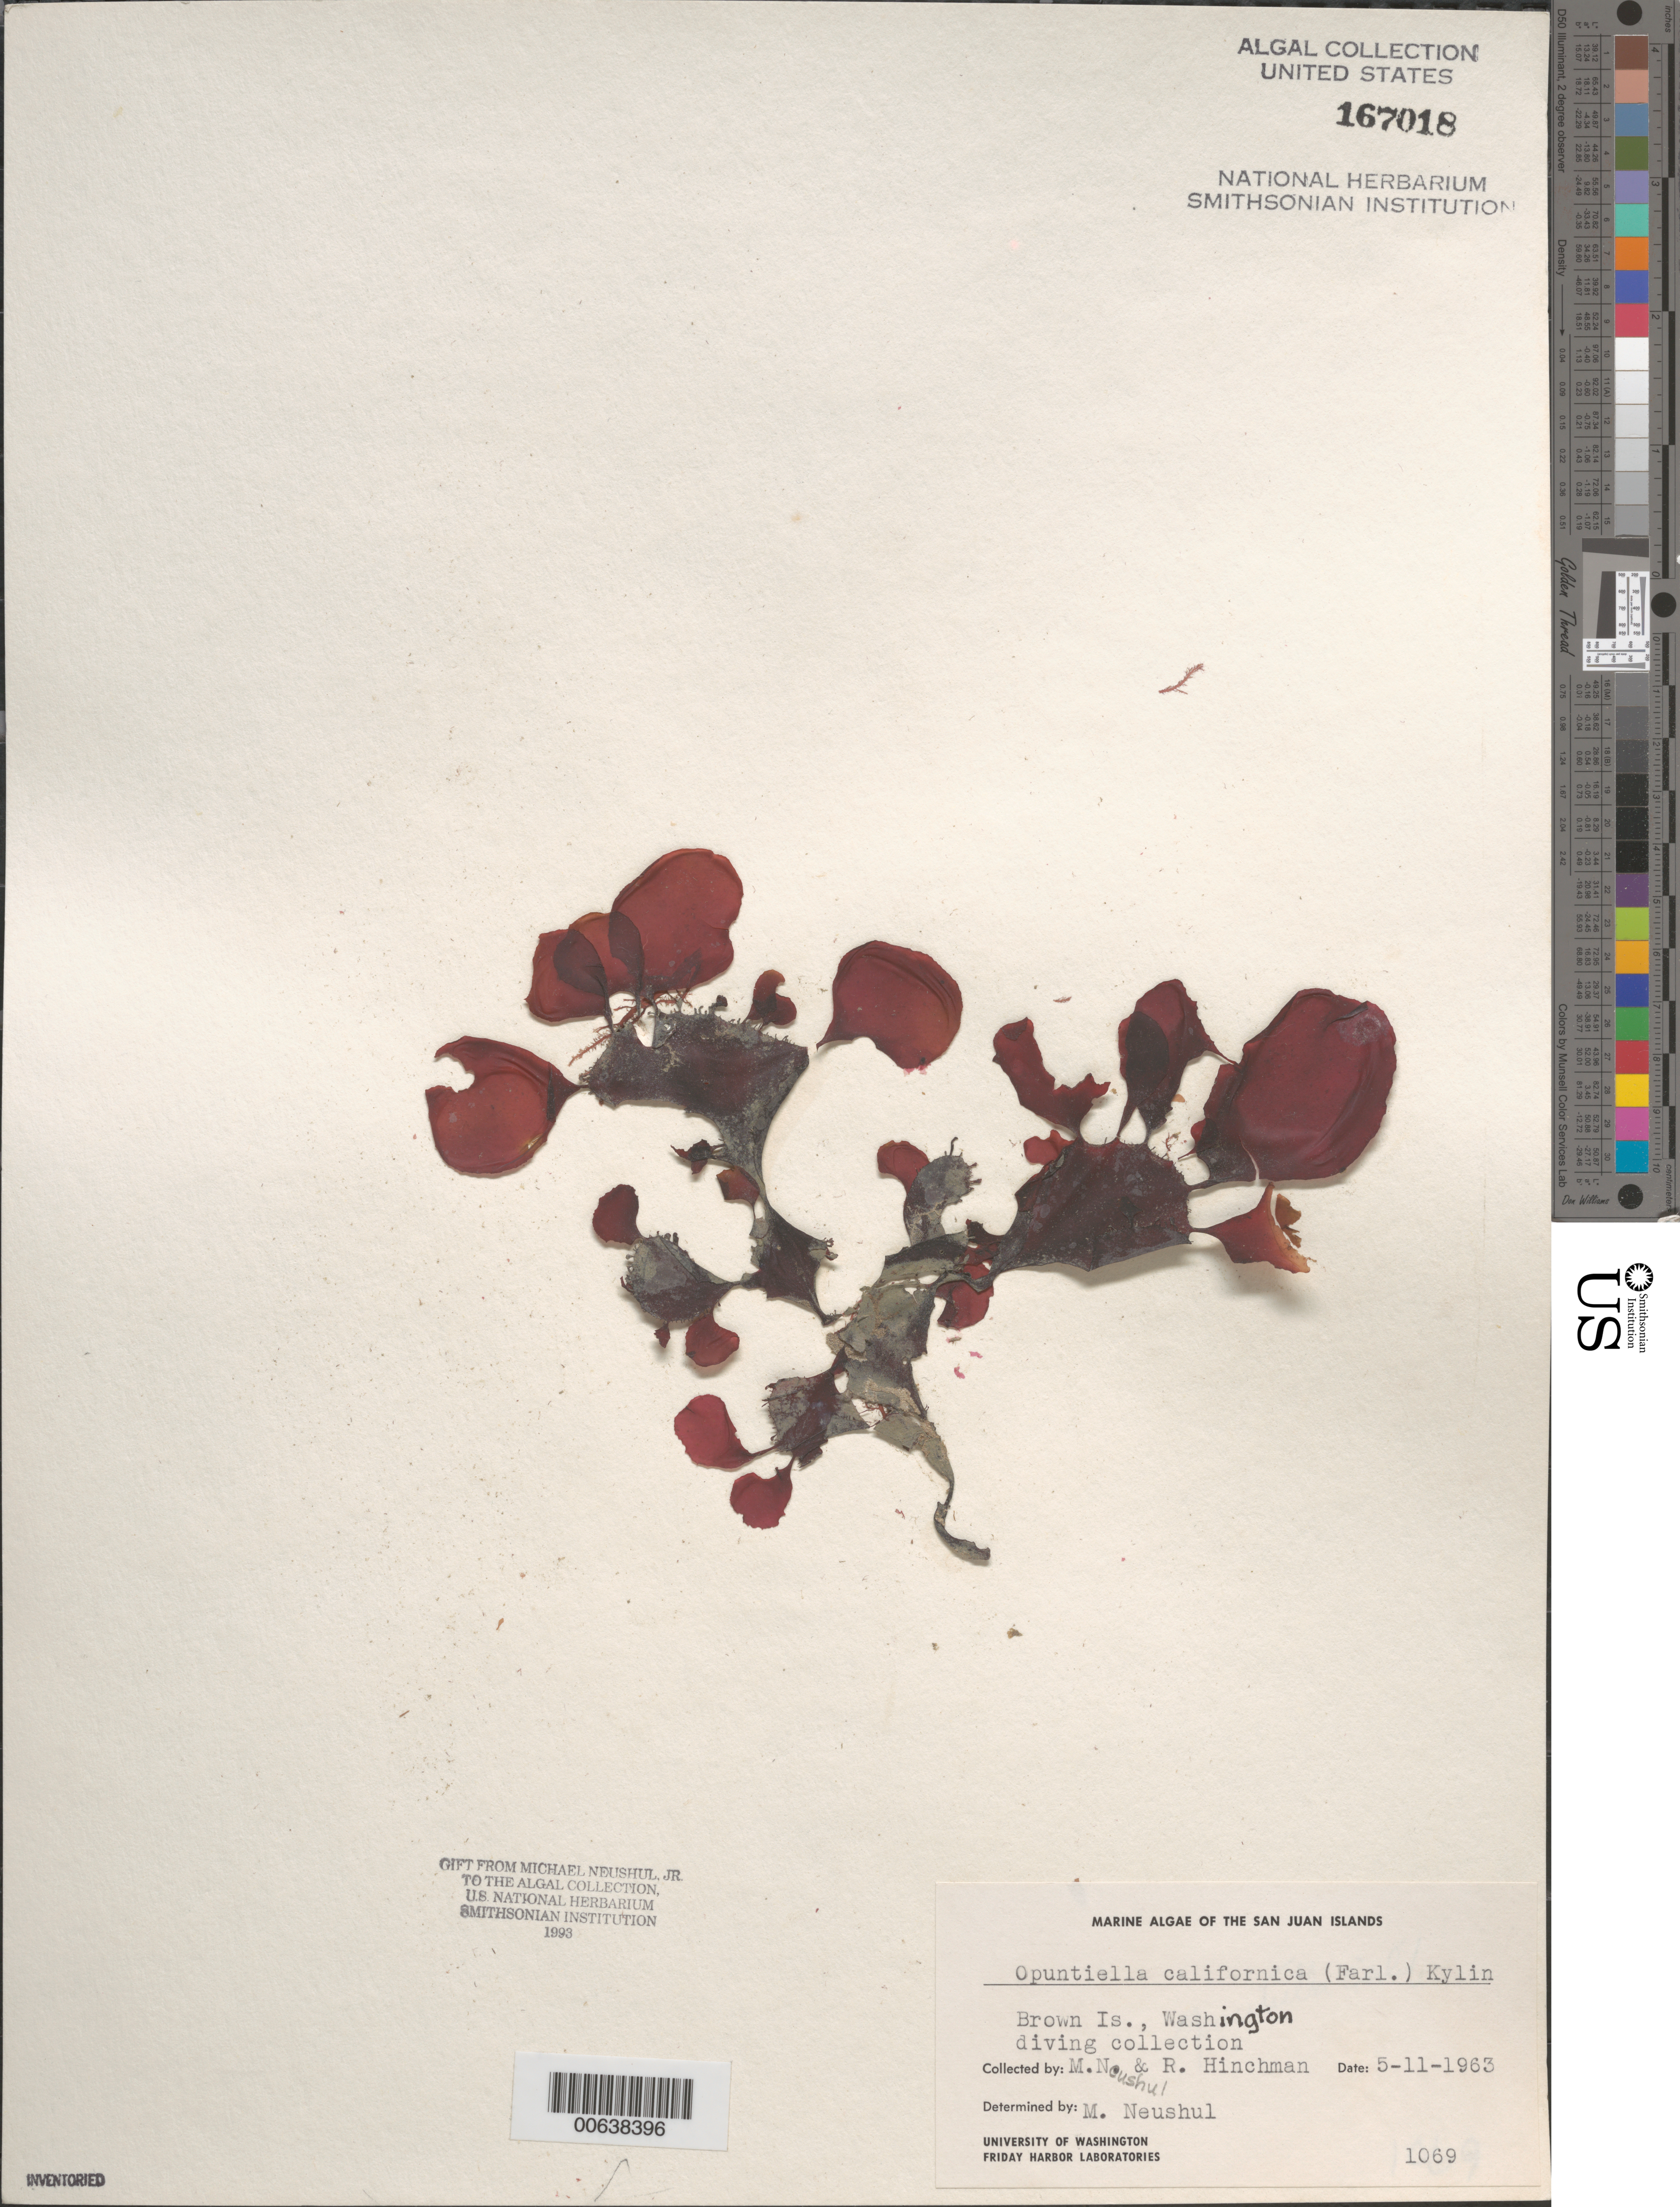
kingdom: Plantae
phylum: Rhodophyta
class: Florideophyceae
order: Gigartinales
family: Furcellariaceae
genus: Opuntiella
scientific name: Opuntiella californica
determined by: Neushul, M.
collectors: M. Neushul & R. Hinchman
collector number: Neushul 1060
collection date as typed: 11 May 1963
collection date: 1963-05-11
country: United States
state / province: Washington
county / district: San Juan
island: Brown Island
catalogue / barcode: US 167018